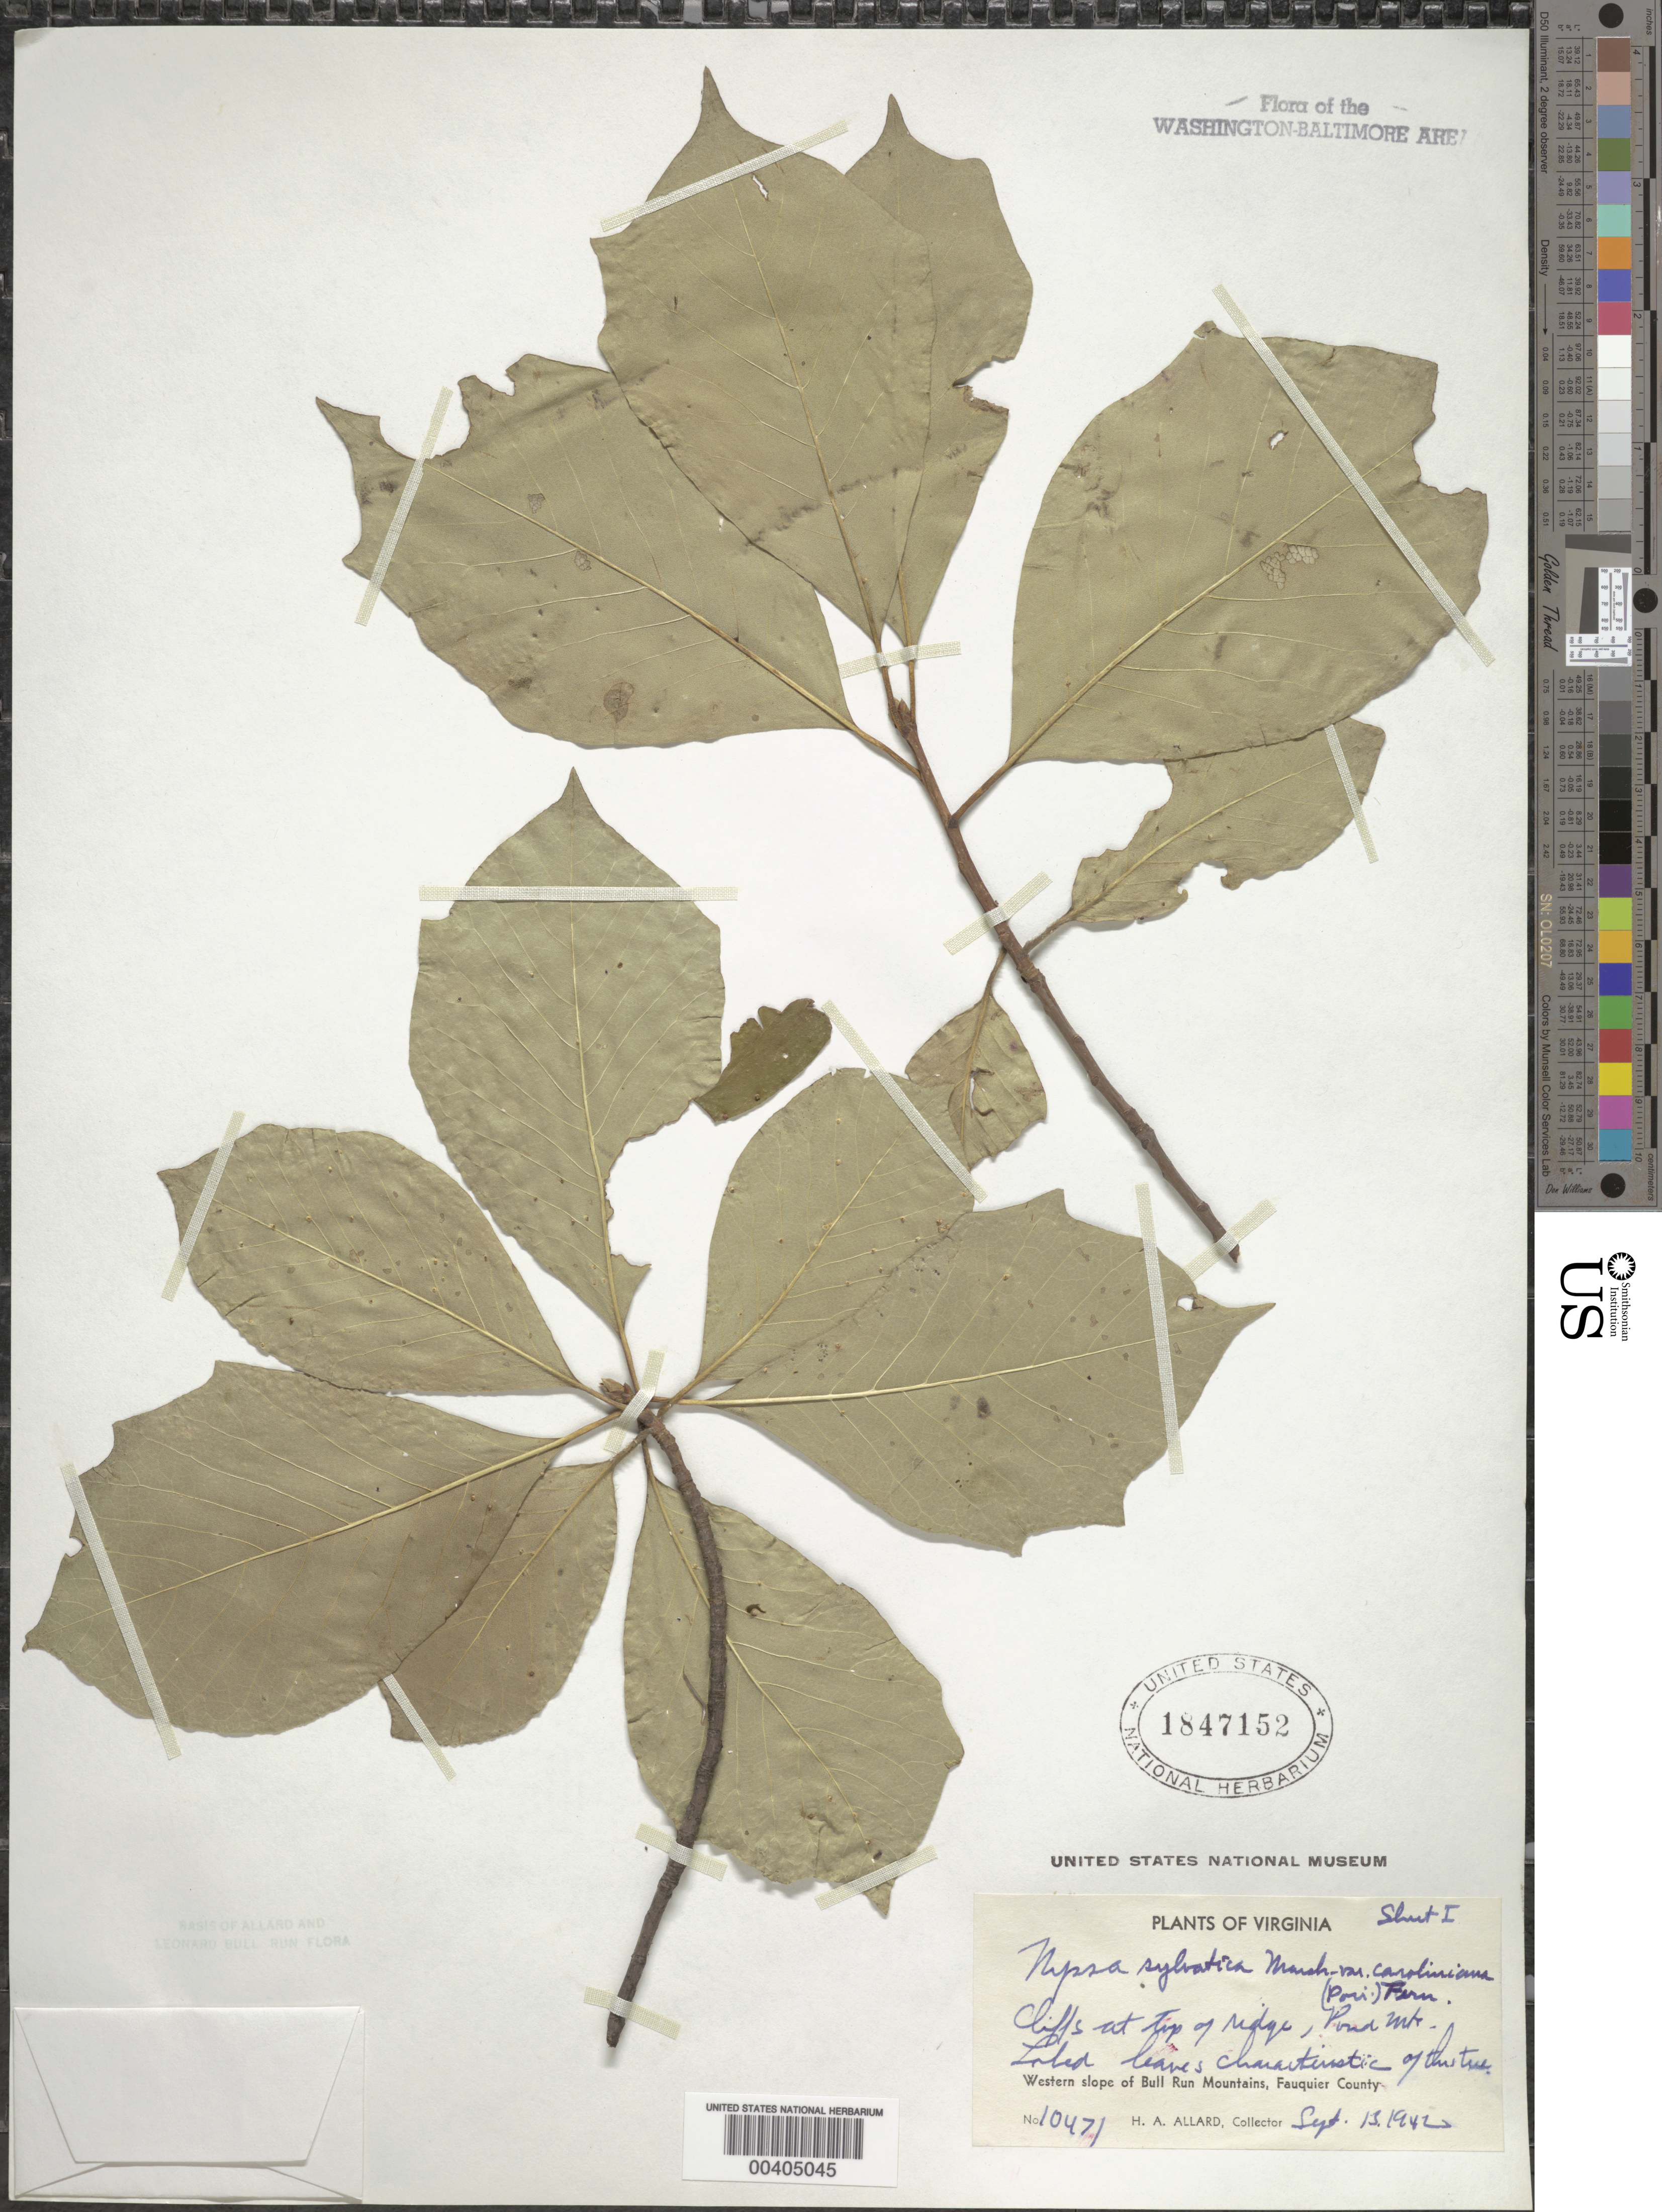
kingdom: Plantae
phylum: Tracheophyta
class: Magnoliopsida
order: Cornales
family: Nyssaceae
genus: Nyssa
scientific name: Nyssa sylvatica var. caroliniana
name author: (Poir.) Fernald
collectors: H. A. Allard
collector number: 10471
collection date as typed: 13 Sep 1942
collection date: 1942-09-13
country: United States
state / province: Virginia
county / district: Fauquier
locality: Pond Mt.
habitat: Cliffs at top of ridge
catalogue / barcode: US 1847152